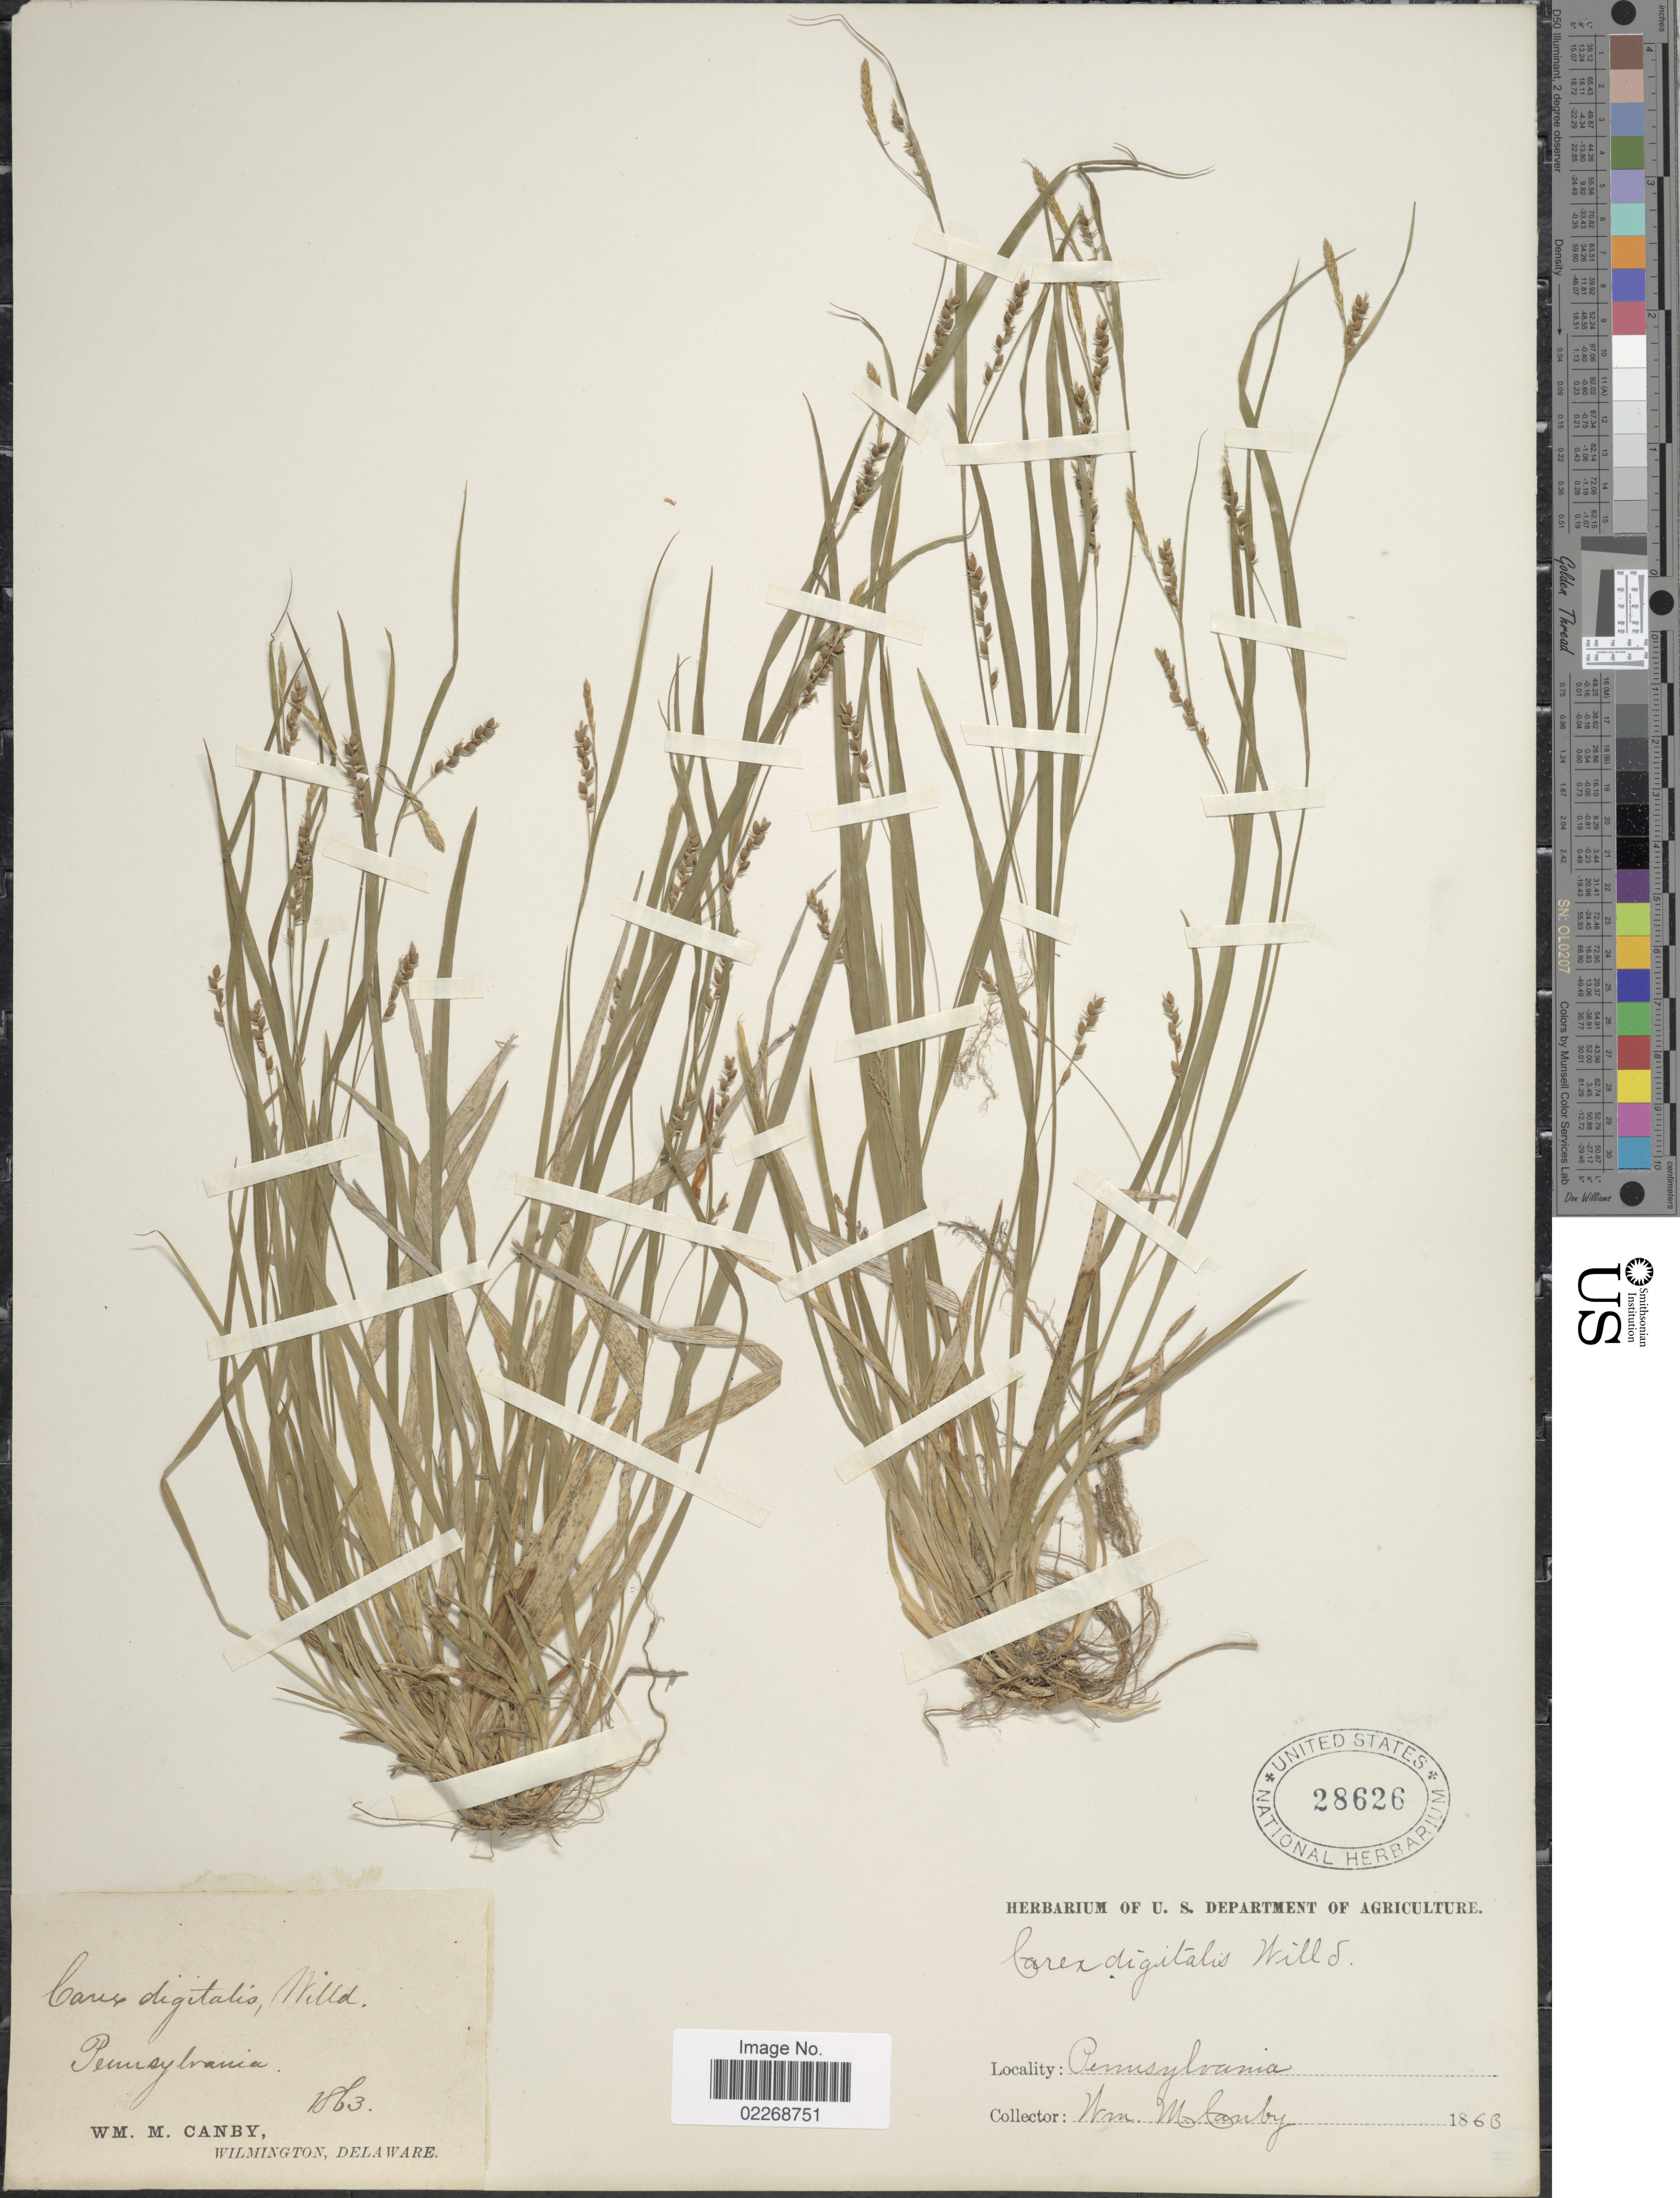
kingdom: Plantae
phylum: Tracheophyta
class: Liliopsida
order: Poales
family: Cyperaceae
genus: Carex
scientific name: Carex digitalis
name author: Willd.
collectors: W. M. Canby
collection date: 1863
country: United States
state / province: Pennsylvania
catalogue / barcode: US 28626